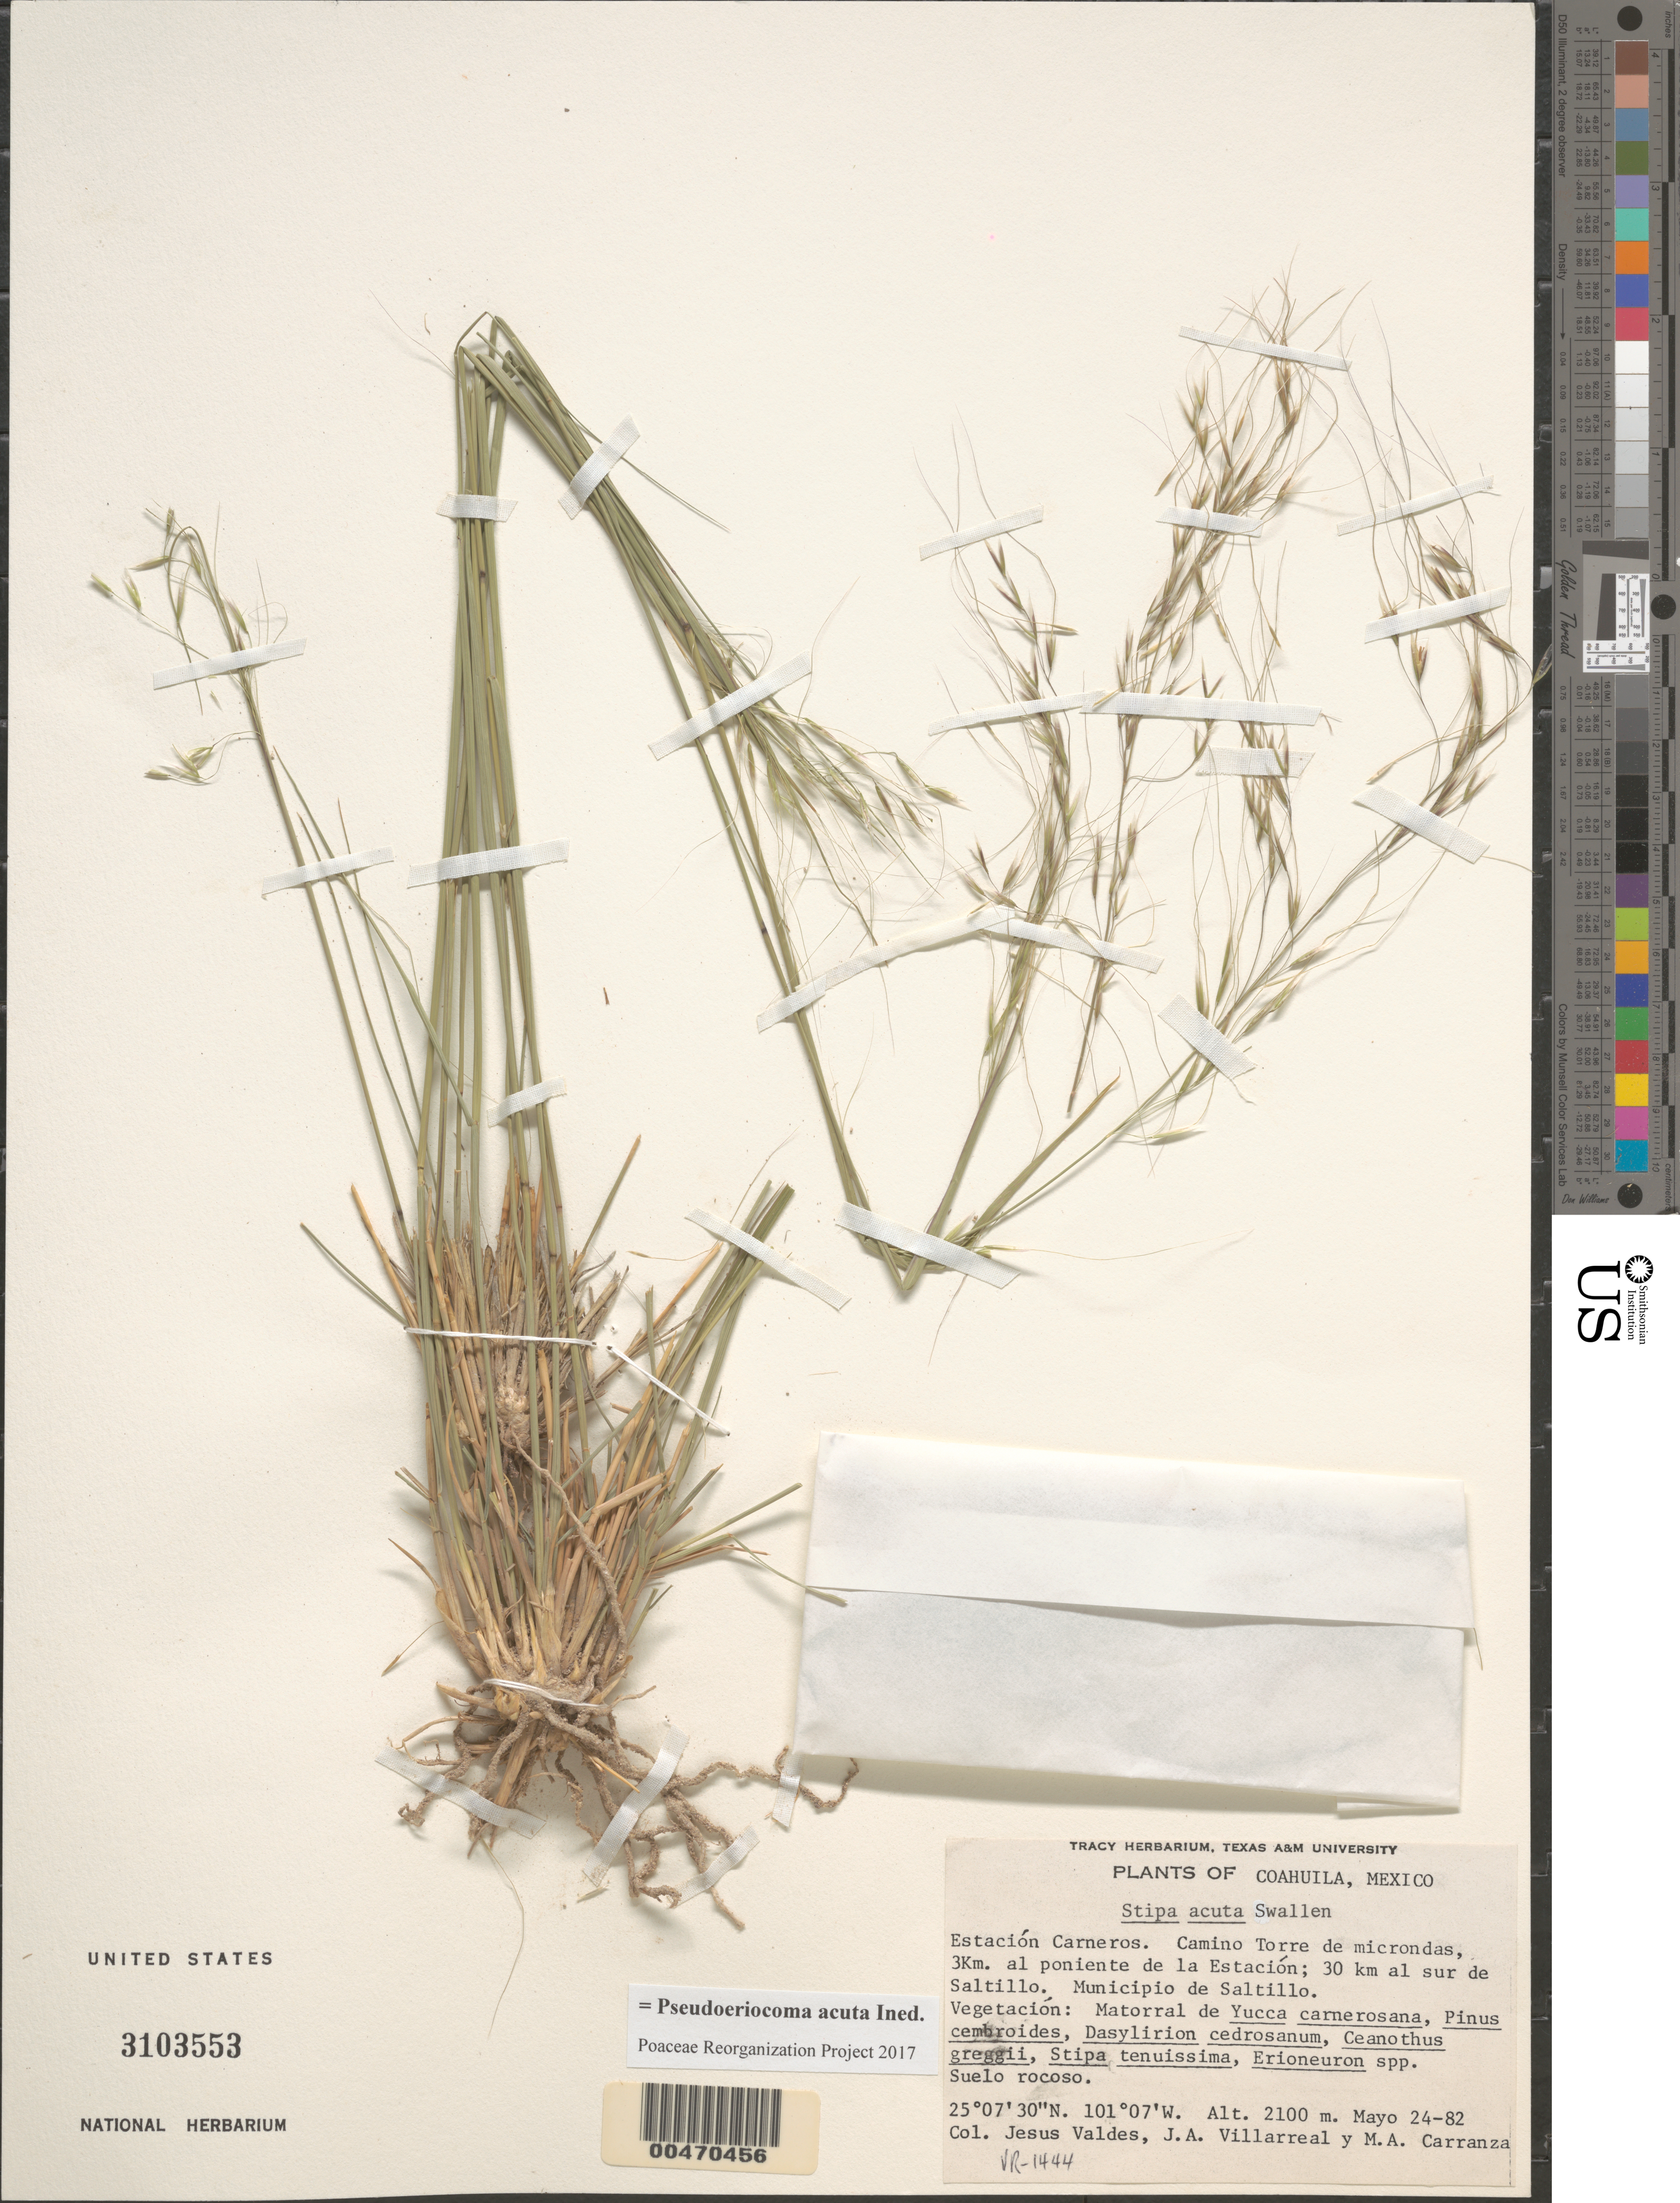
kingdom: Plantae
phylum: Tracheophyta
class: Liliopsida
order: Poales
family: Poaceae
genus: Pseudoeriocoma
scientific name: Pseudoeriocoma alta ined.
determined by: Poaceae Reorganization Project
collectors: J. Valdés-Reyna, J. Villarreal & M. Carranza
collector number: VR-1444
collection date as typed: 24 May 1982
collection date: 1982-05-24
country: Mexico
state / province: Coahuila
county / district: Saltillo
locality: Estación Carneros, microwave tower rd, 3 km W of Estación, 30 km S of Saltillo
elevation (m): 2100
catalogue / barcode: US 3103553